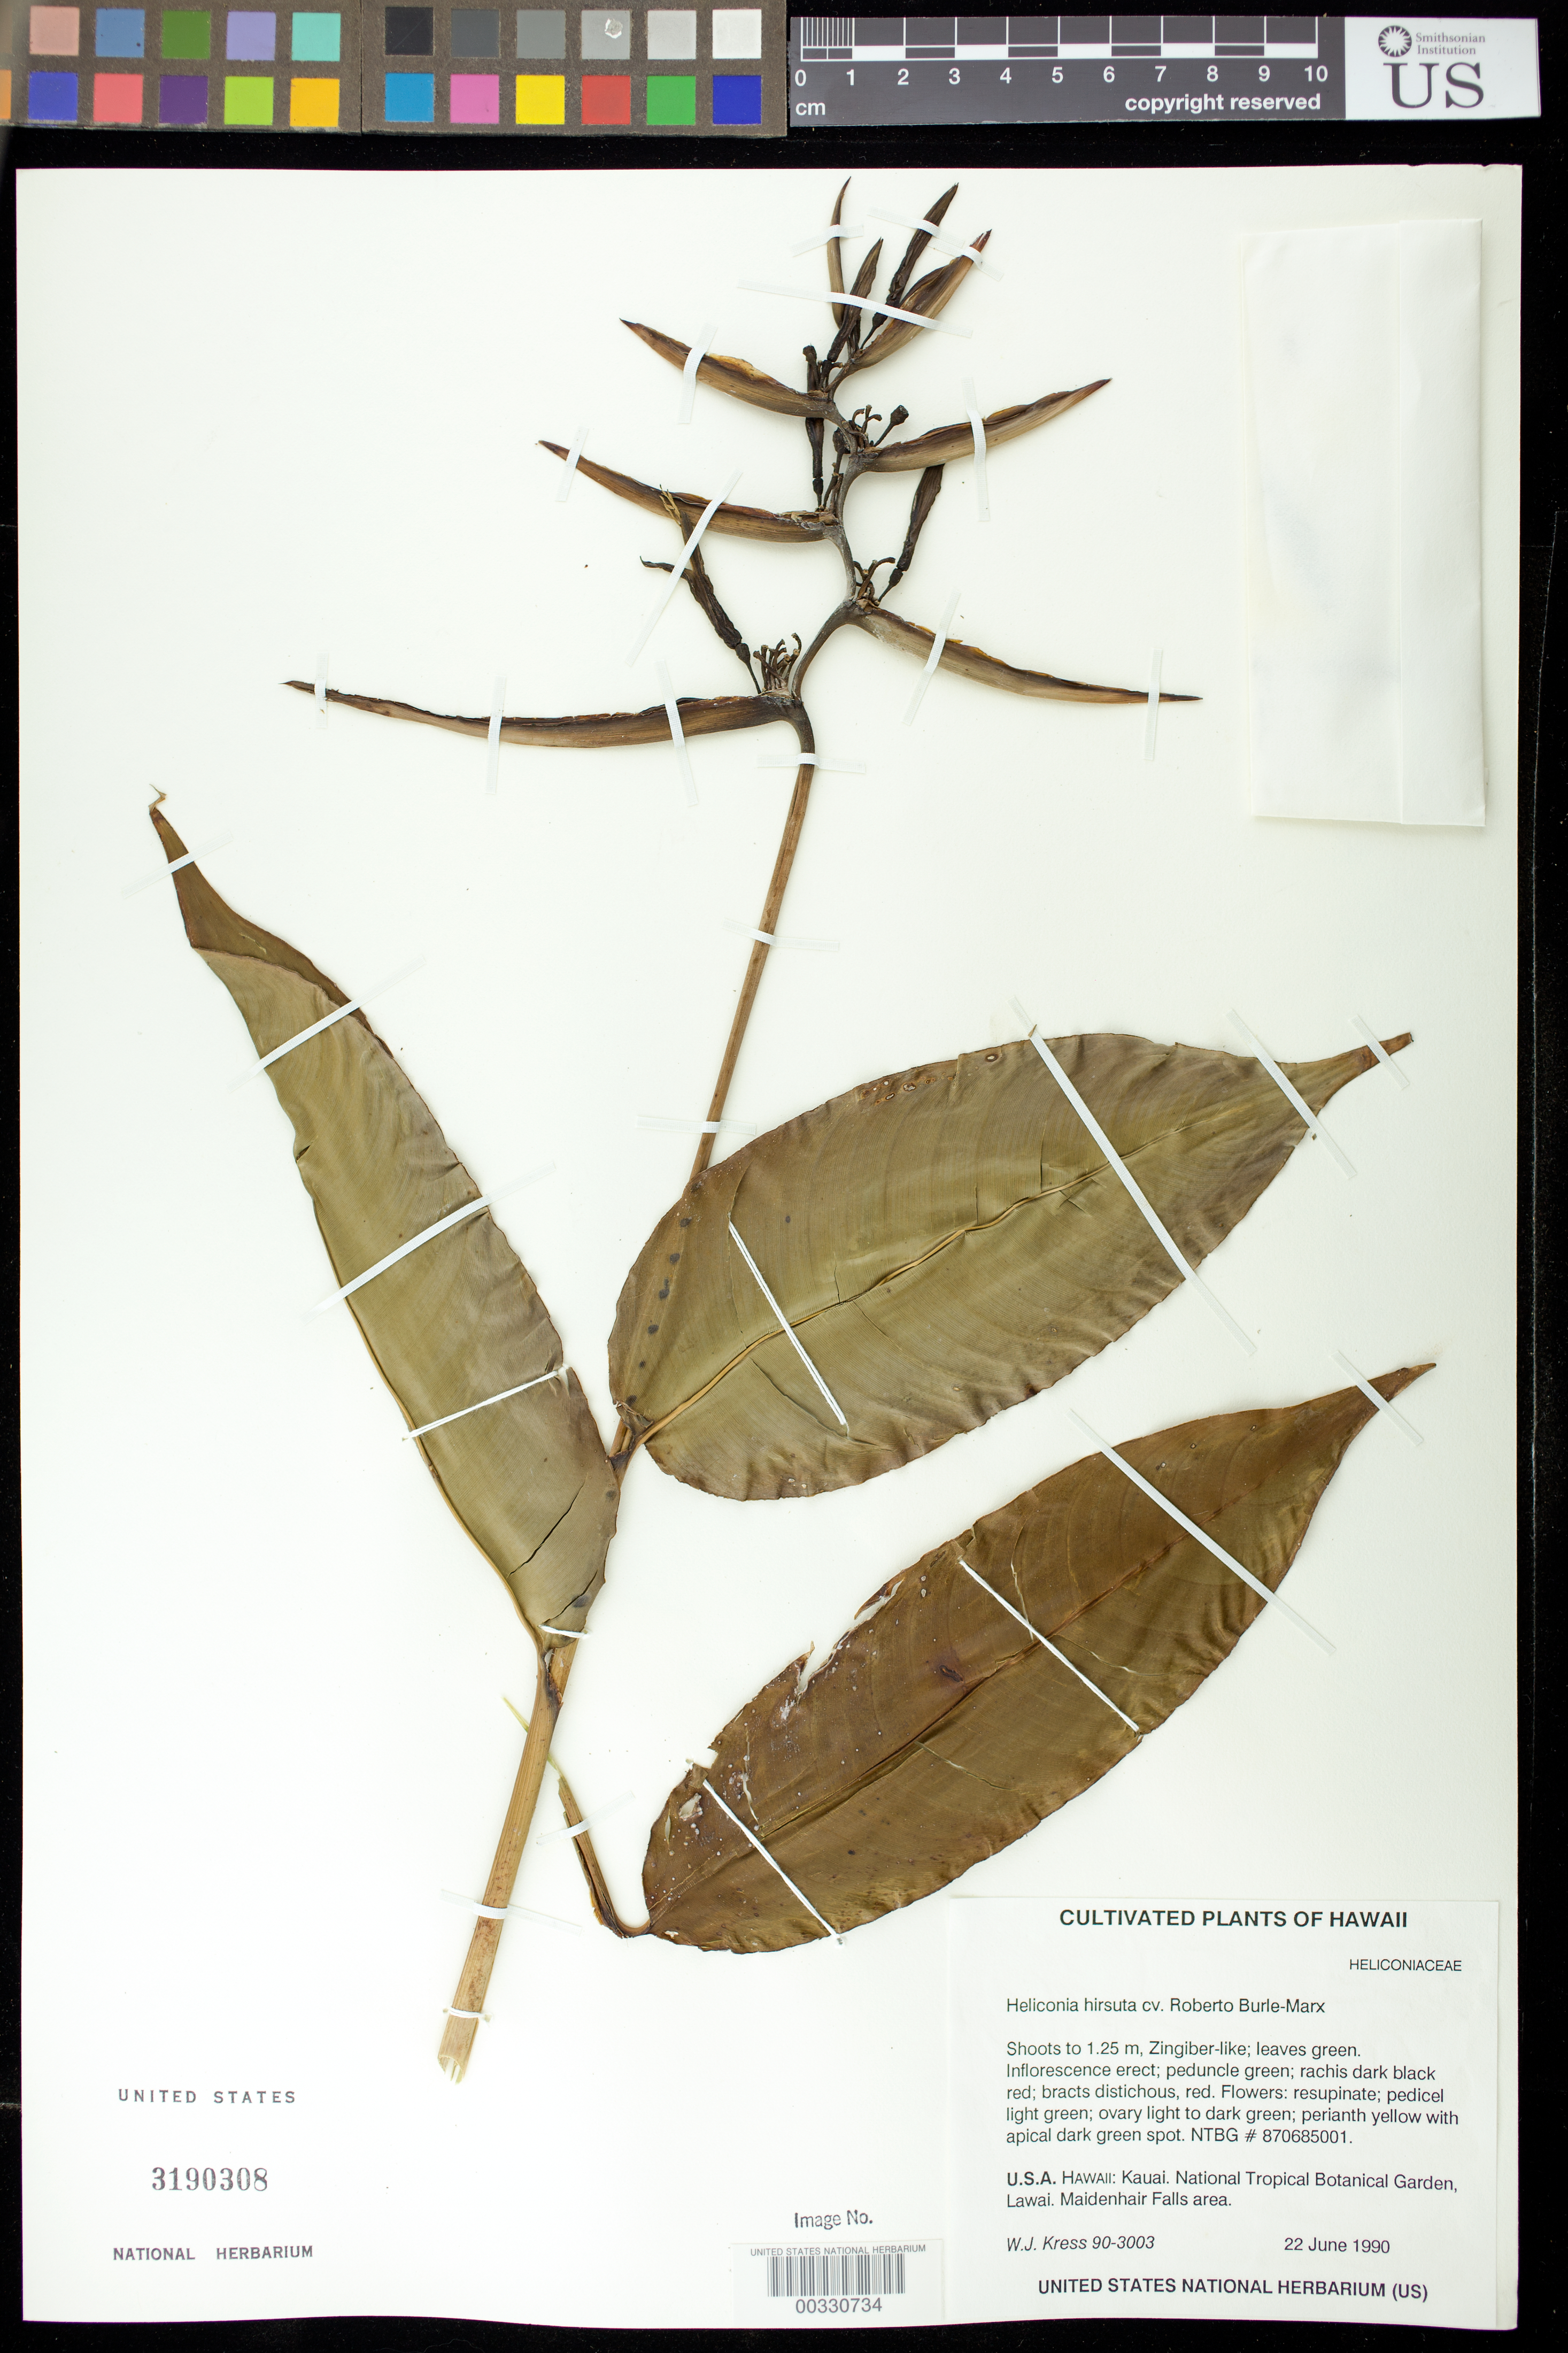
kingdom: Plantae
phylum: Tracheophyta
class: Liliopsida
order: Zingiberales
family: Heliconiaceae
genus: Heliconia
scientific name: Heliconia hirsuta 'Roberto Burle-Marx'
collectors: W. J. Kress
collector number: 90-3003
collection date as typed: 22 Jun 1990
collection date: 1990-06-22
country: United States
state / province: Florida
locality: Southern Florida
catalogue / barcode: US 3190308